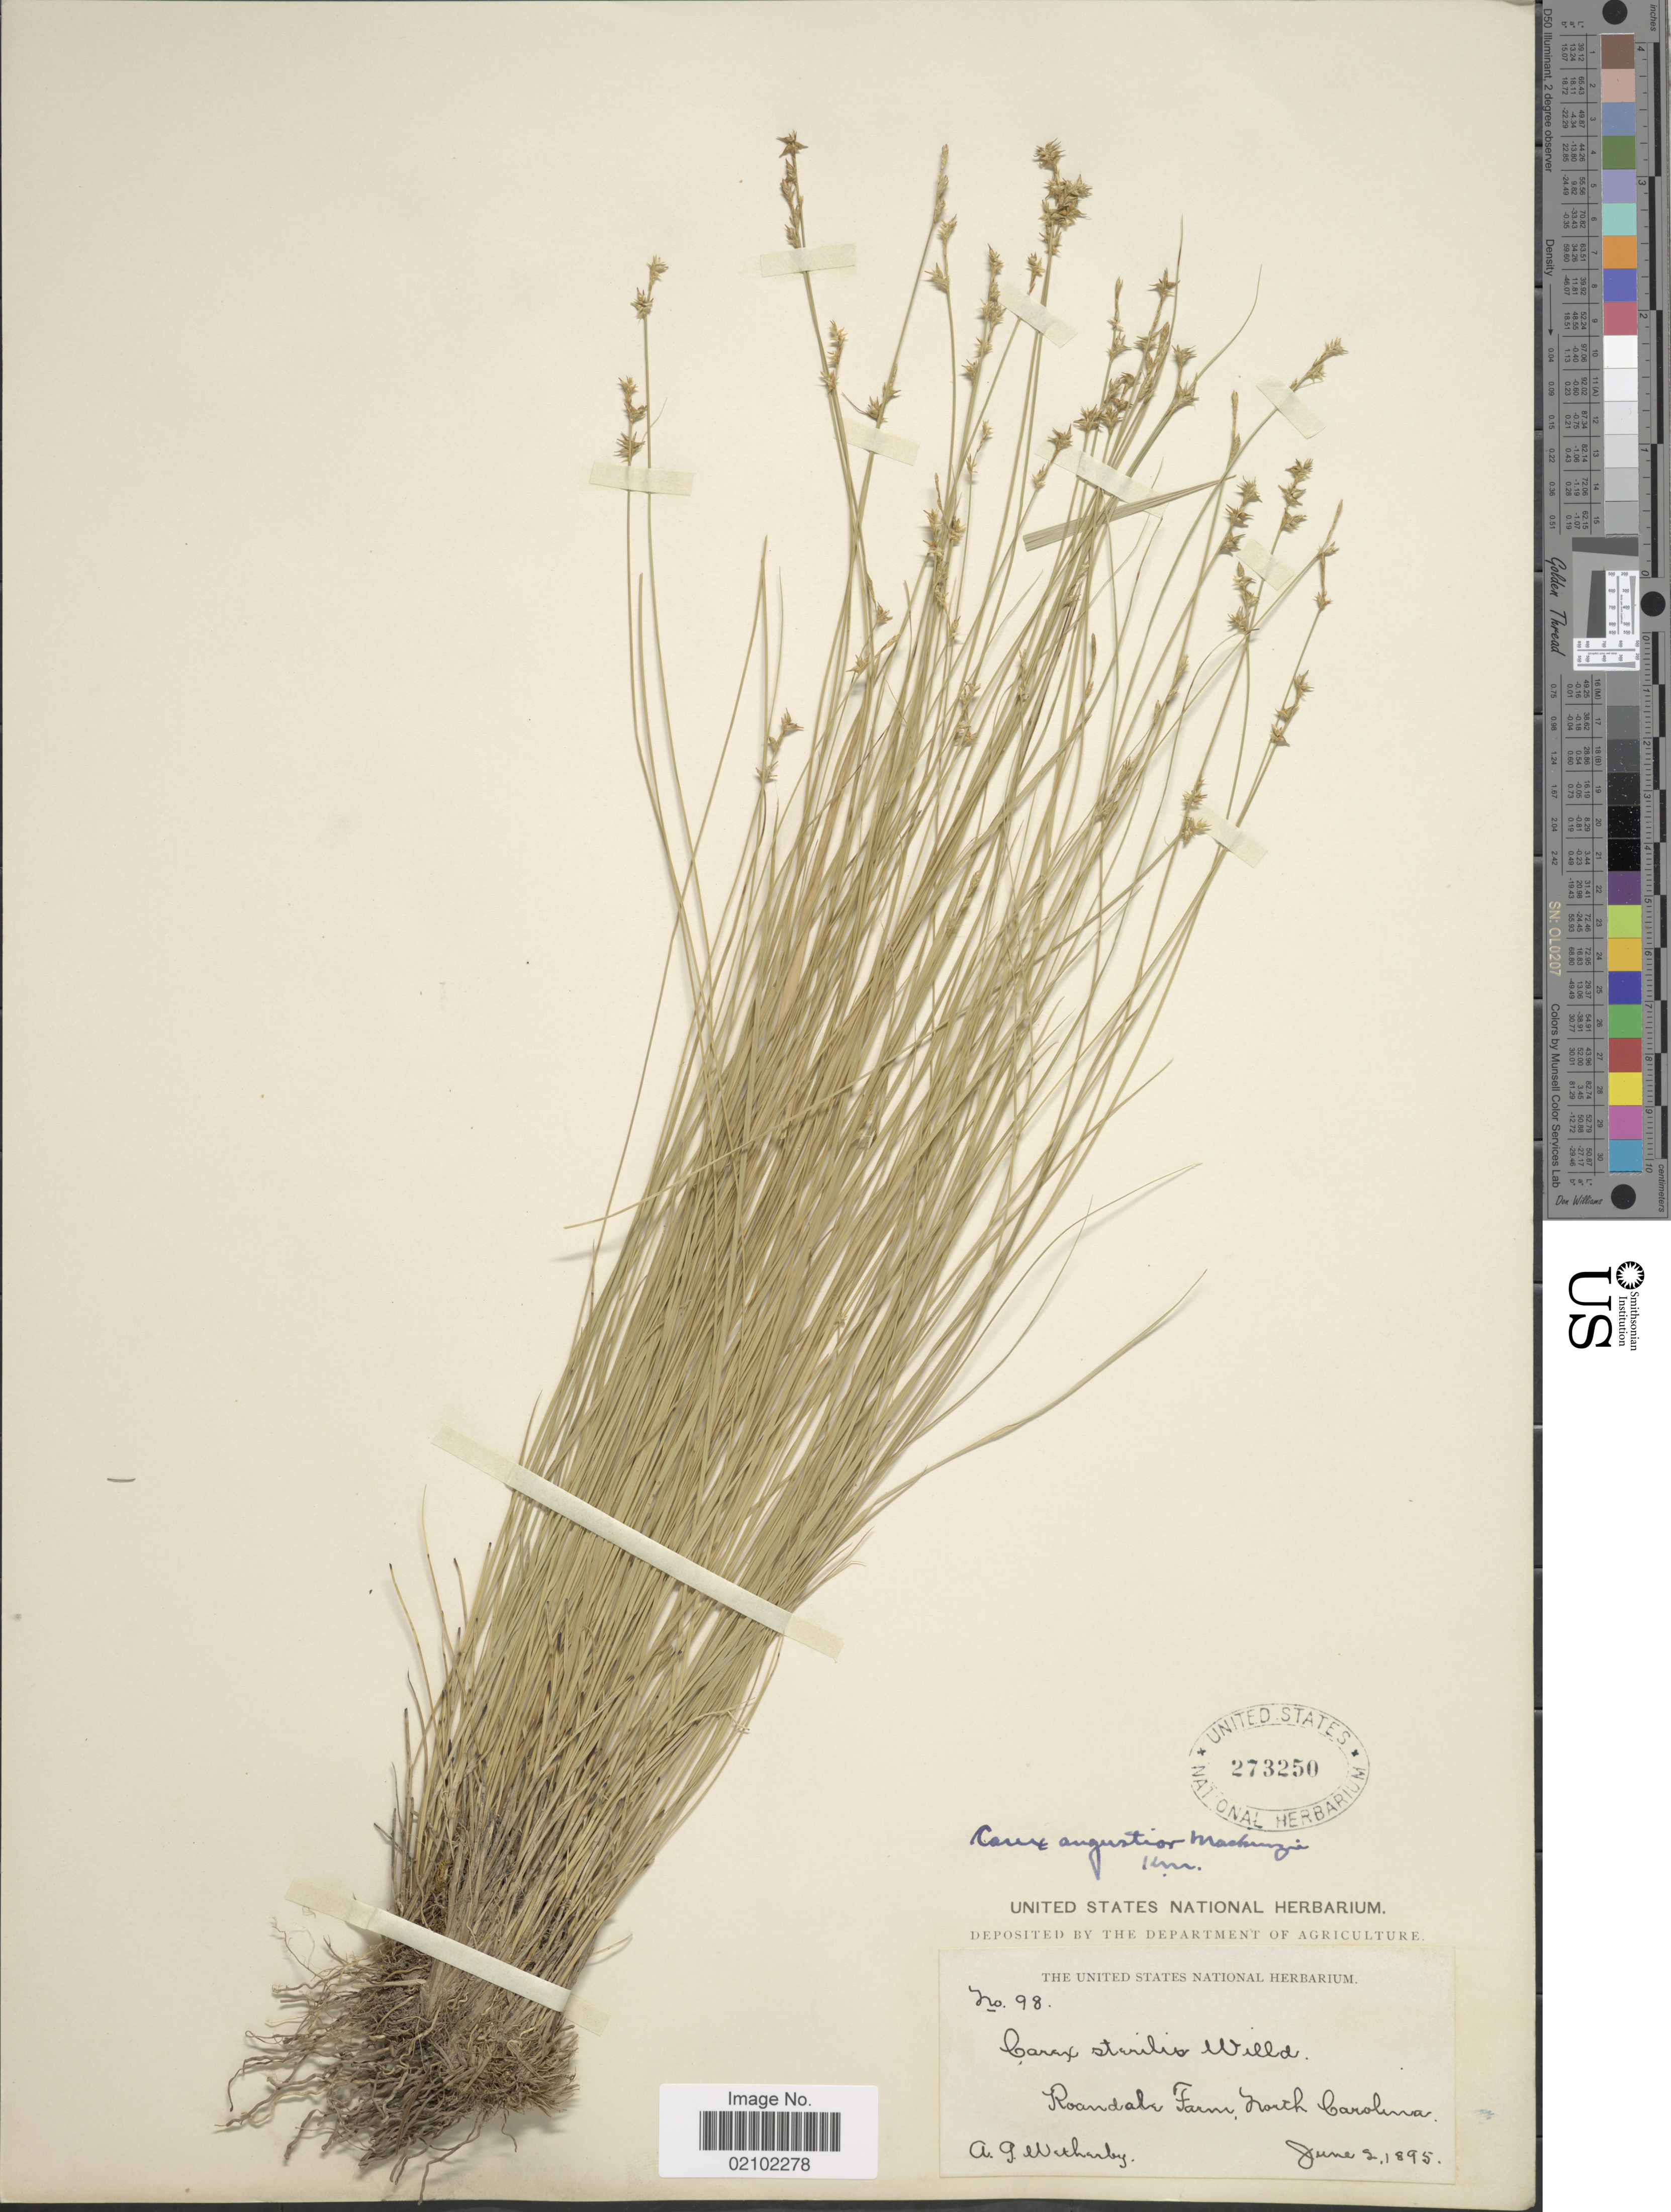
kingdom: Plantae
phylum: Tracheophyta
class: Liliopsida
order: Poales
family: Cyperaceae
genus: Carex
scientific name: Carex echinata subsp. echinata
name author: Murray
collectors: A. Wetherby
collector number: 98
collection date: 1895-06-02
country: United States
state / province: North Carolina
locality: Roandale Farm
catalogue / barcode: US 273250